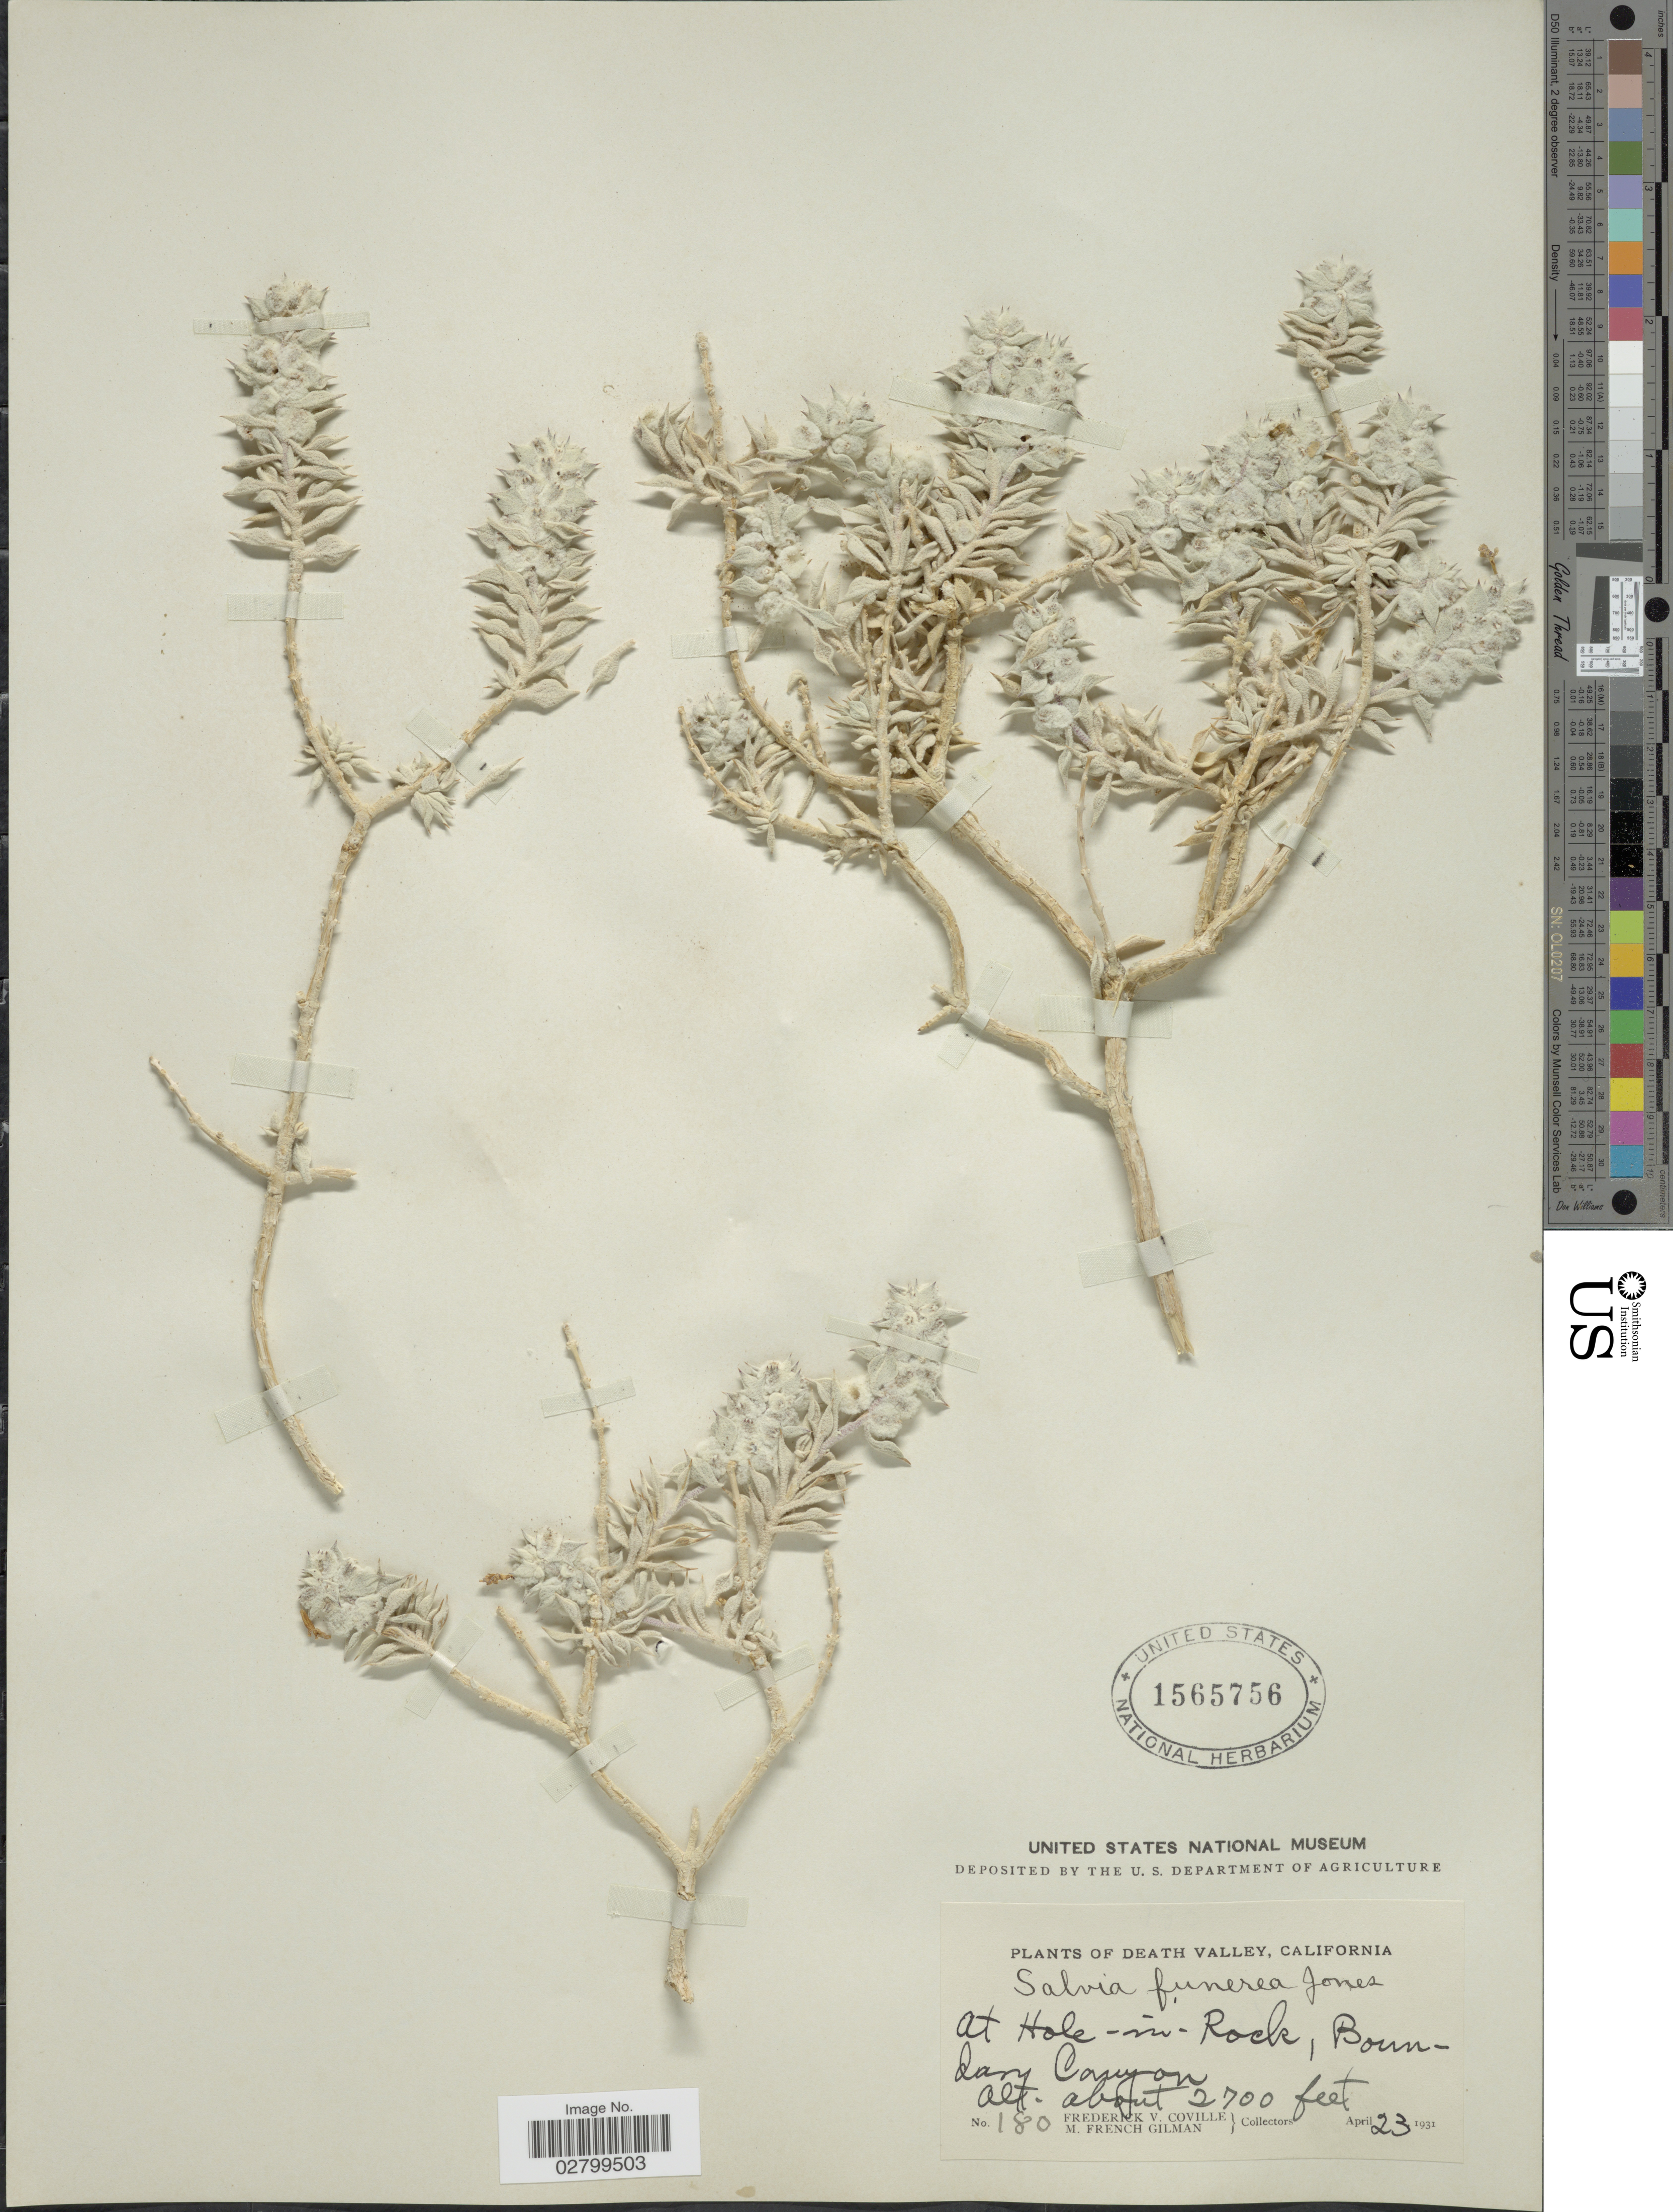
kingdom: Plantae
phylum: Tracheophyta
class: Magnoliopsida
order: Lamiales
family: Lamiaceae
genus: Salvia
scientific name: Salvia funerea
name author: M.E. Jones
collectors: F. V. Coville & M. F. Gilman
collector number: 180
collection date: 1931-04-23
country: United States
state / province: California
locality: Death Valley. At Hole-in-Rock, Boundary Canyon.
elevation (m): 823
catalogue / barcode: US 1565756